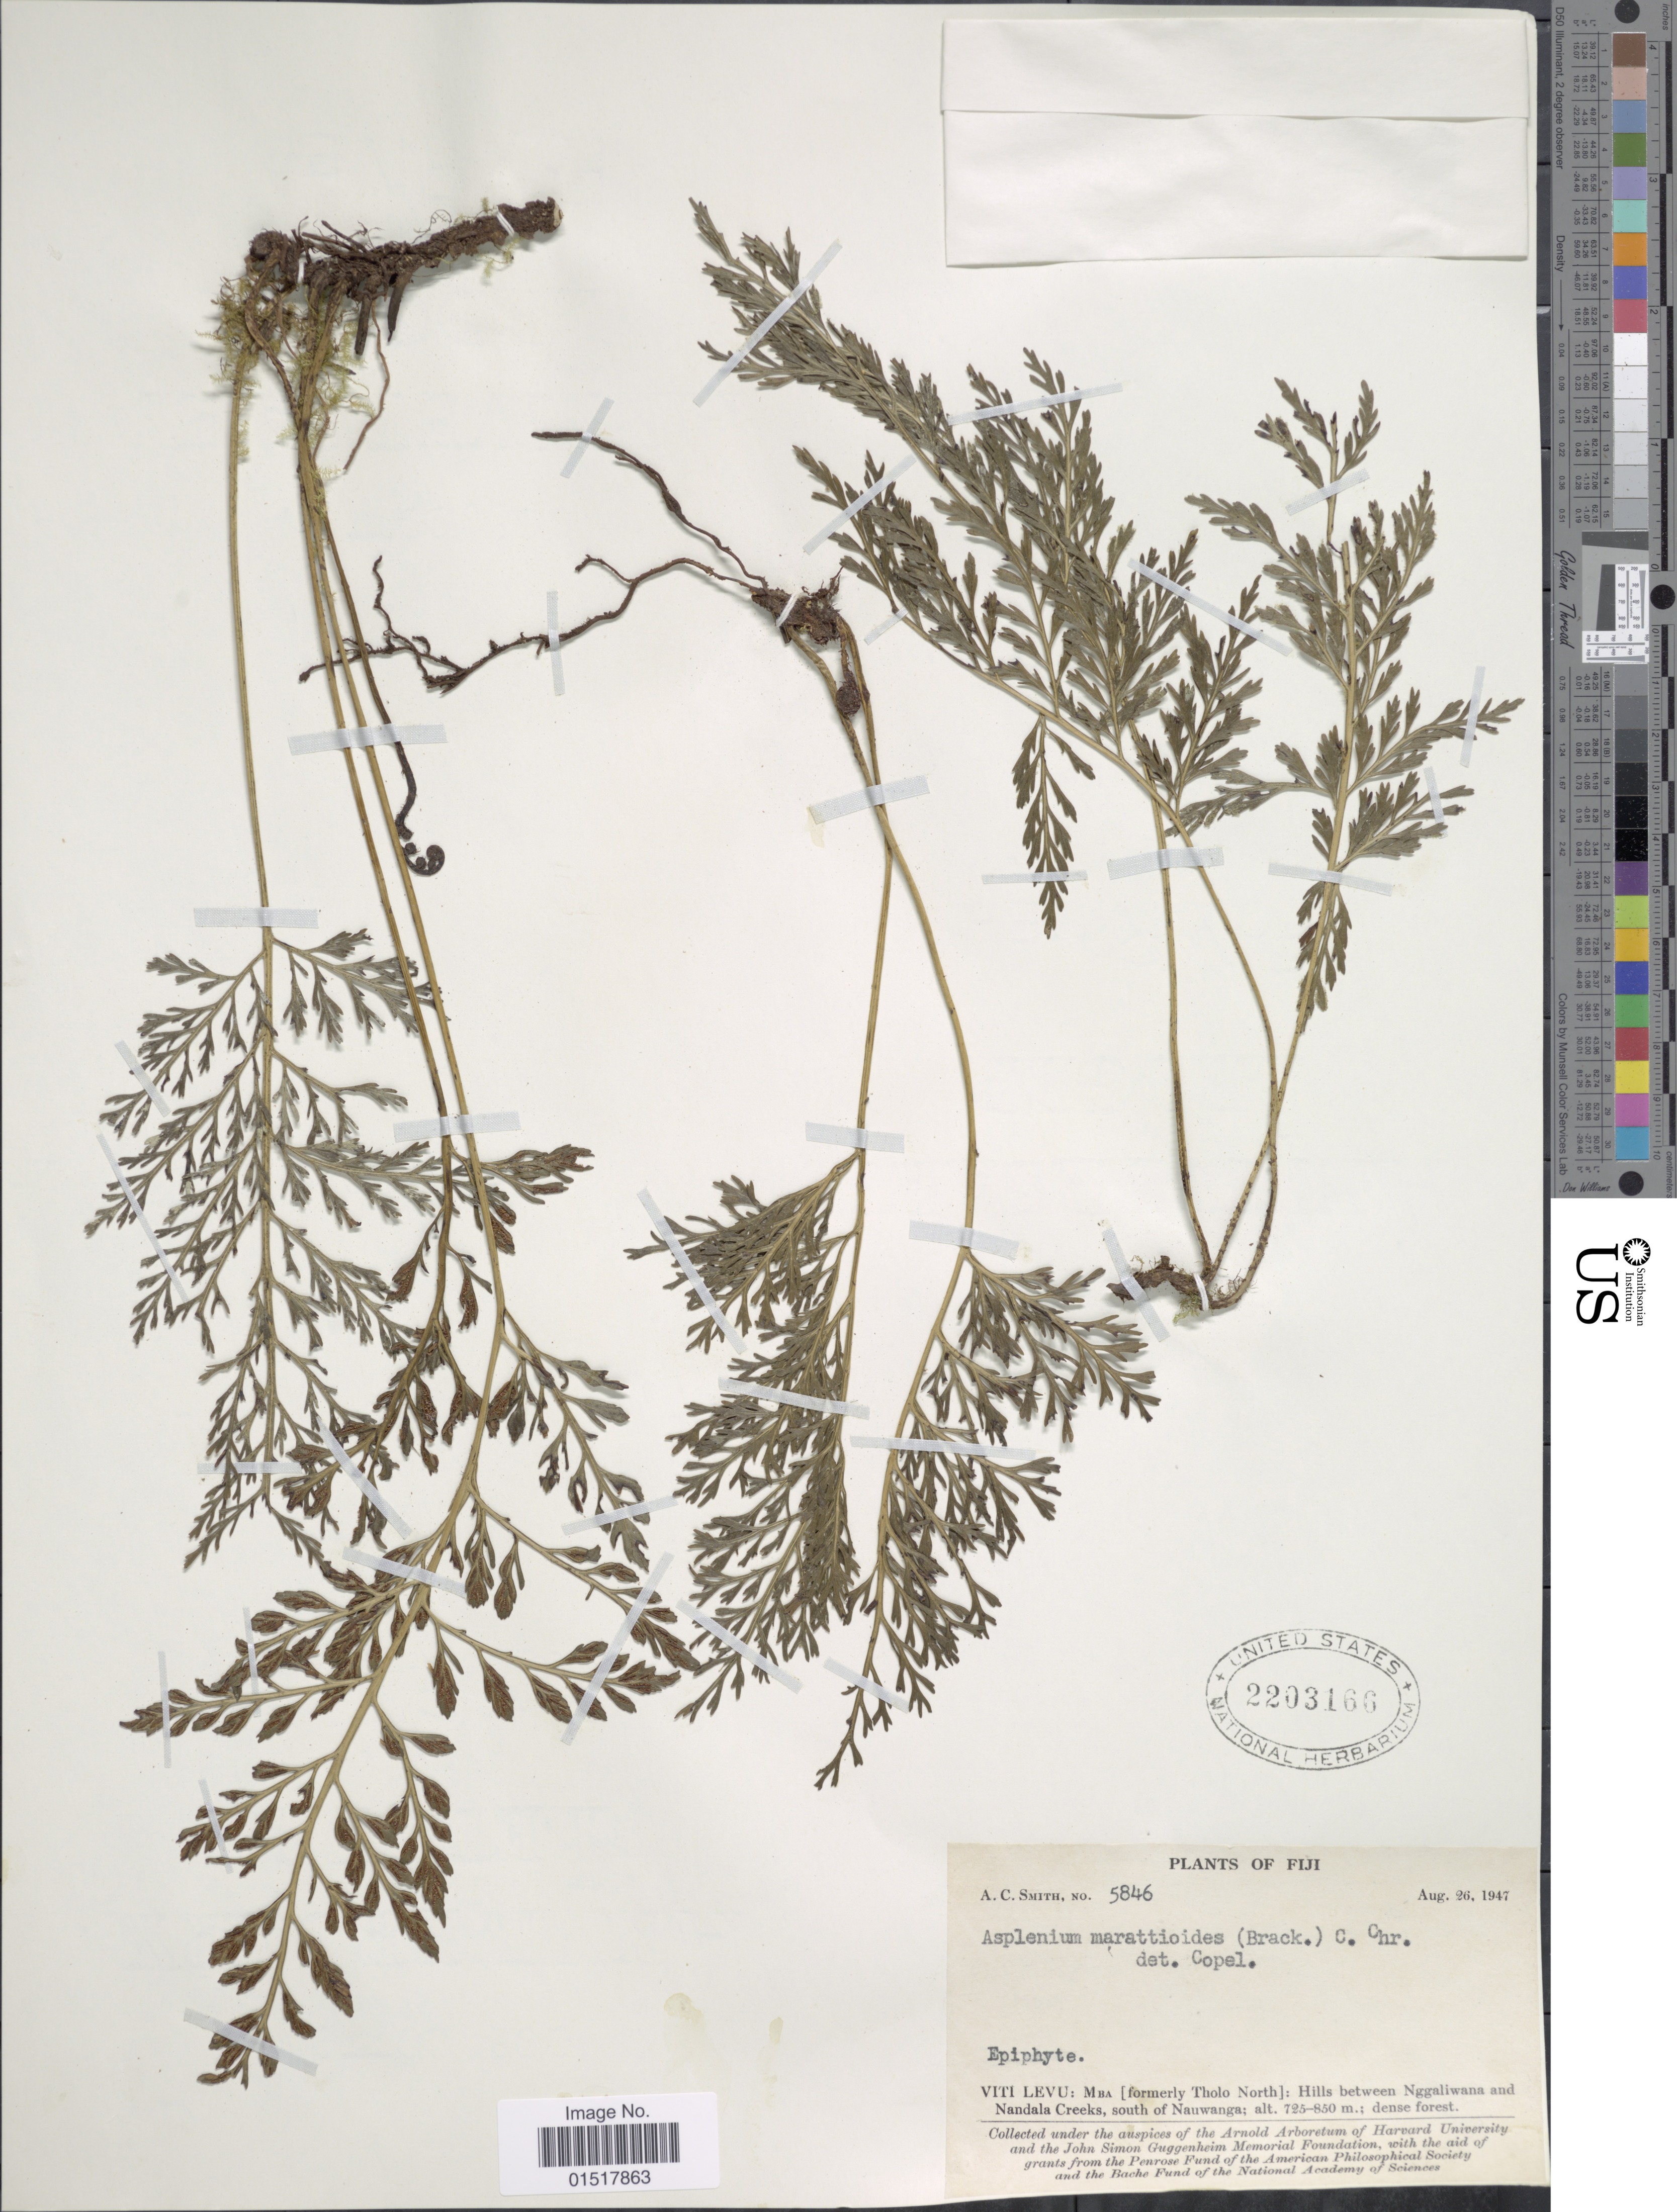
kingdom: Plantae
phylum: Tracheophyta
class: Polypodiopsida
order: Polypodiales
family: Aspleniaceae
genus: Asplenium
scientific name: Asplenium marattioides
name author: (Brack.) C. Chr.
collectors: A. C. Smith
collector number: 5846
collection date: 1947-08-26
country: Fiji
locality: Viti Levu: Mba [formerly Tholo North]: Hills between Nggaliwana and Nandala Creeks, south of Nauwanga.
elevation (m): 725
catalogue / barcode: US 2203166